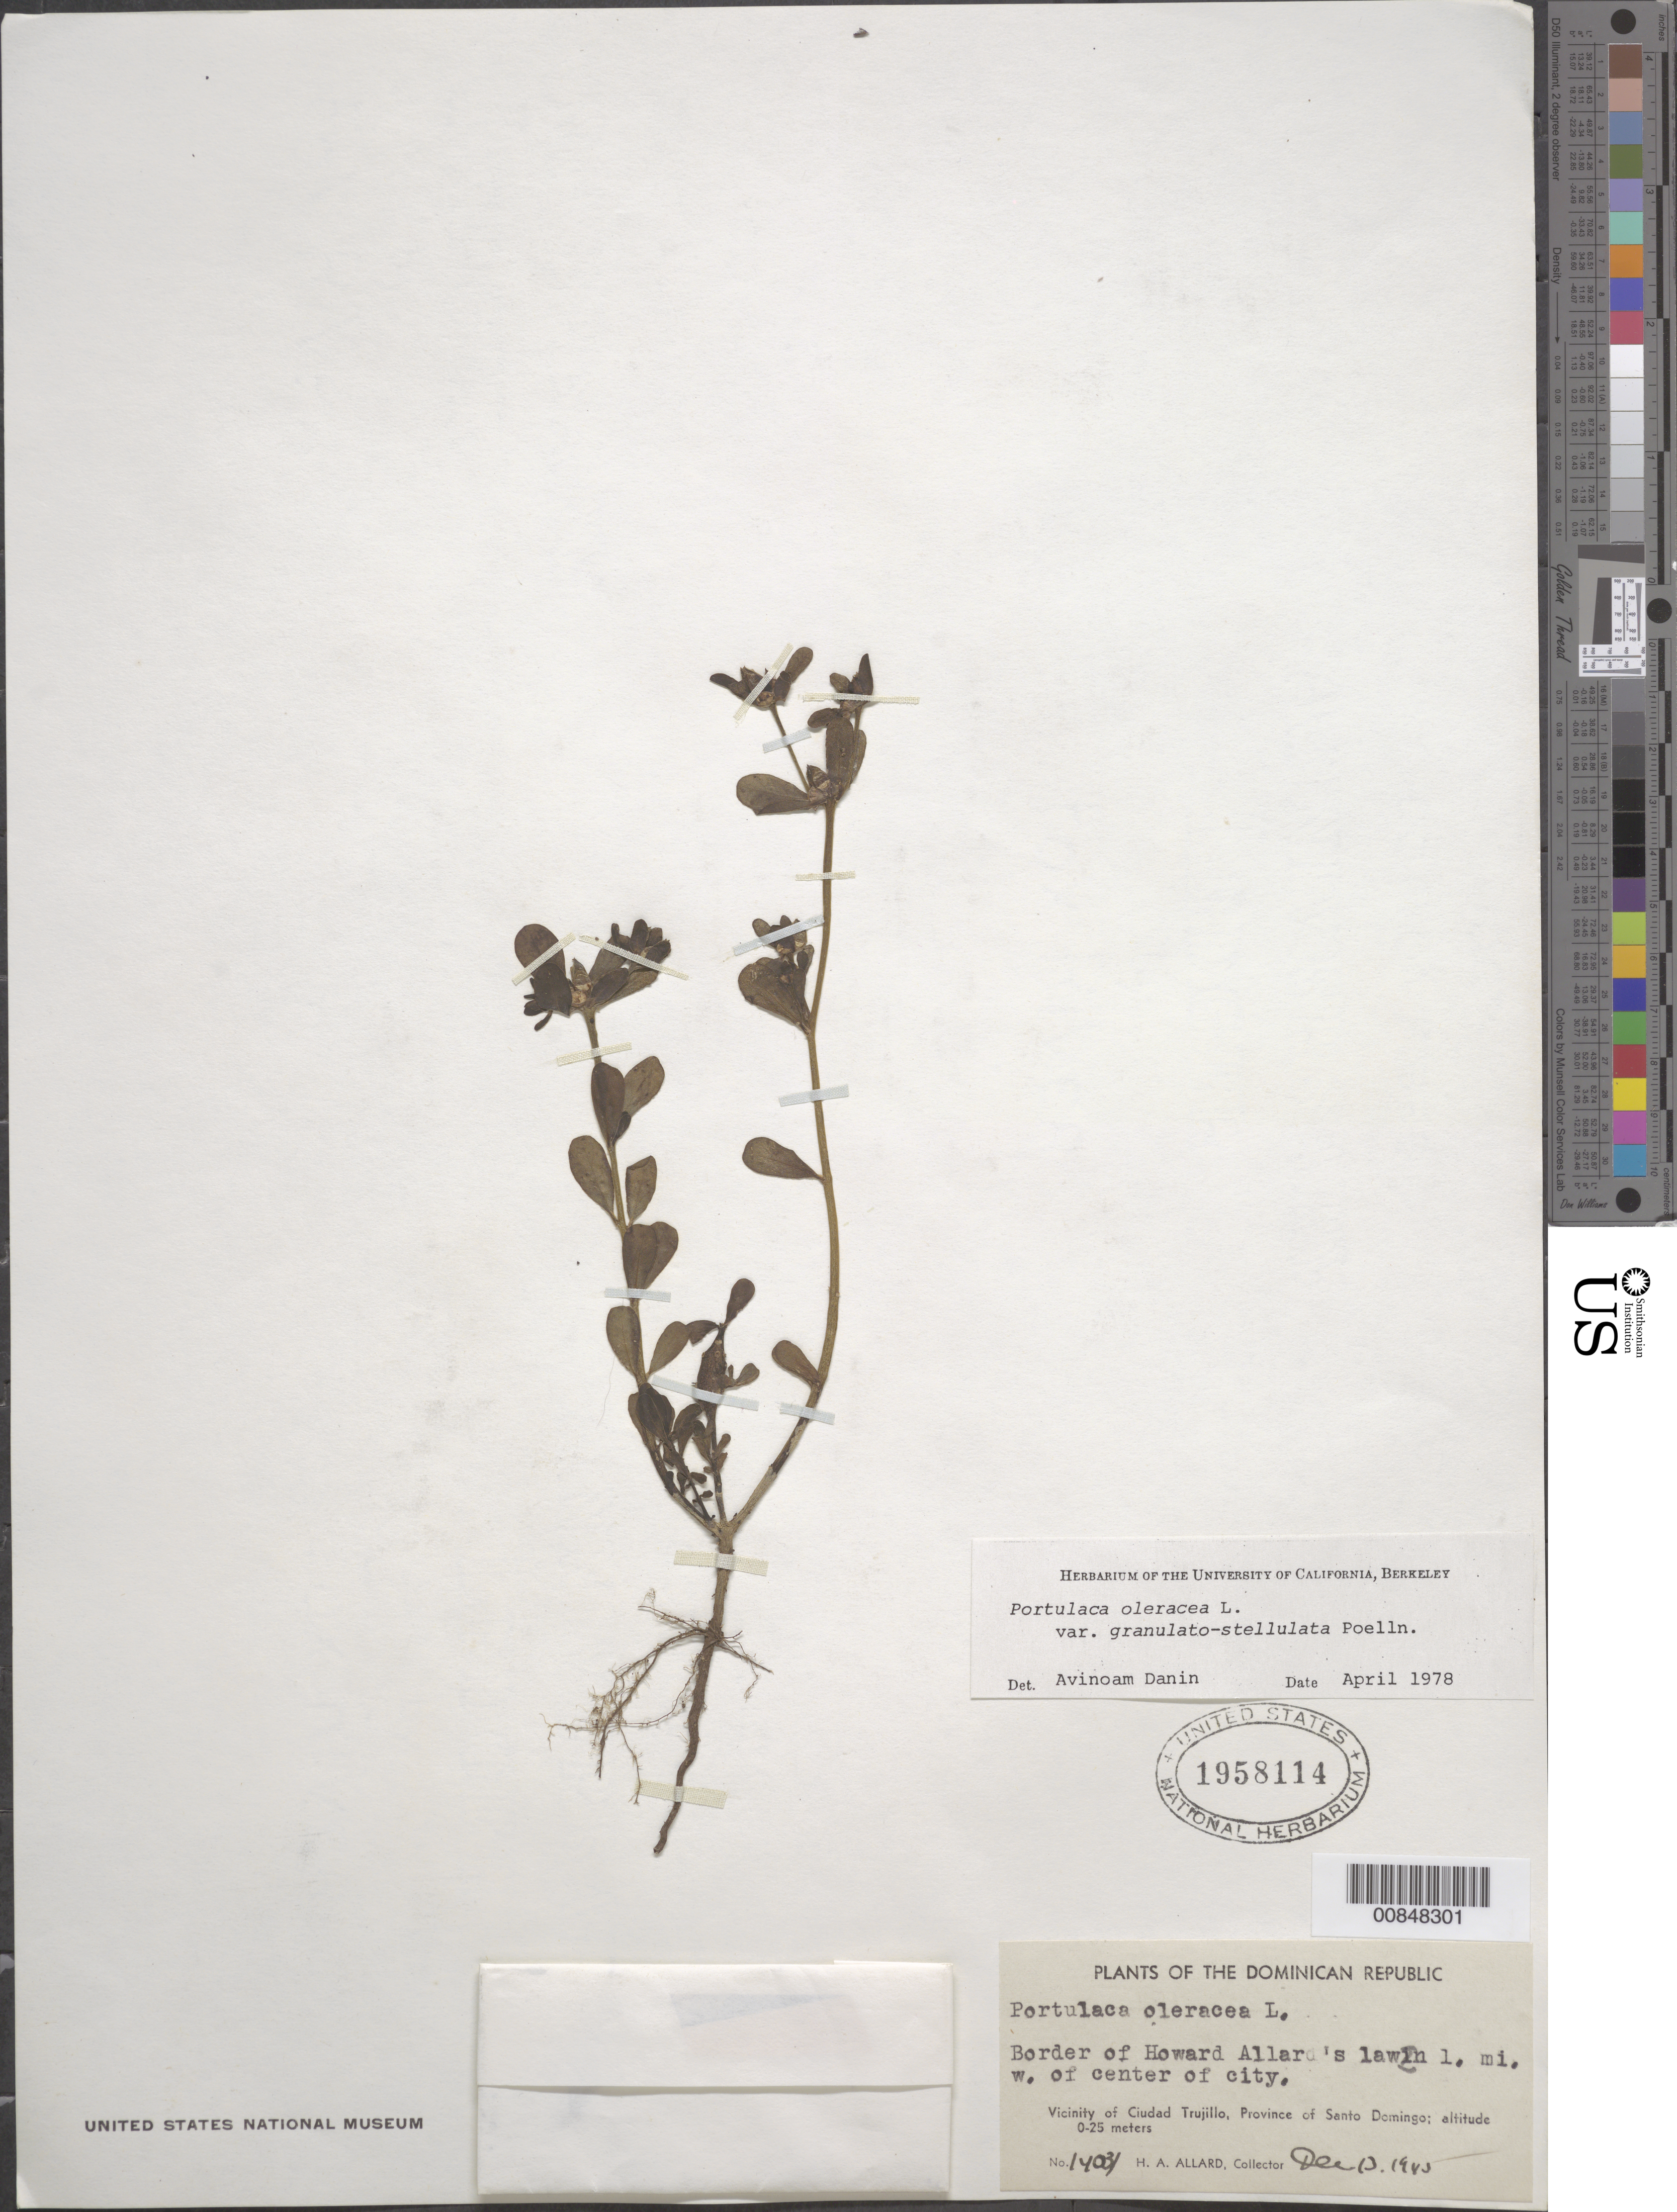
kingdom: Plantae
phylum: Tracheophyta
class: Magnoliopsida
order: Caryophyllales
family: Portulacaceae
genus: Portulaca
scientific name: Portulaca oleracea var. granulatostellulata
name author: Poelln.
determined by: Danin, A., (UC), University of California Berkeley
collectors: H. A. Allard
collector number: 14031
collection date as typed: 13 Dec 1945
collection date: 1945-12-13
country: Dominican Republic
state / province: Distrito Nacional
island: Hispaniola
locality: Vicinity of Ciudad Trujillo, Province of Santo Domingo (obsolete). Border of Howard Allard's lawn, 1 mi. W of center of city.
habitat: Border of lawn.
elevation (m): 0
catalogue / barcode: US 1958114